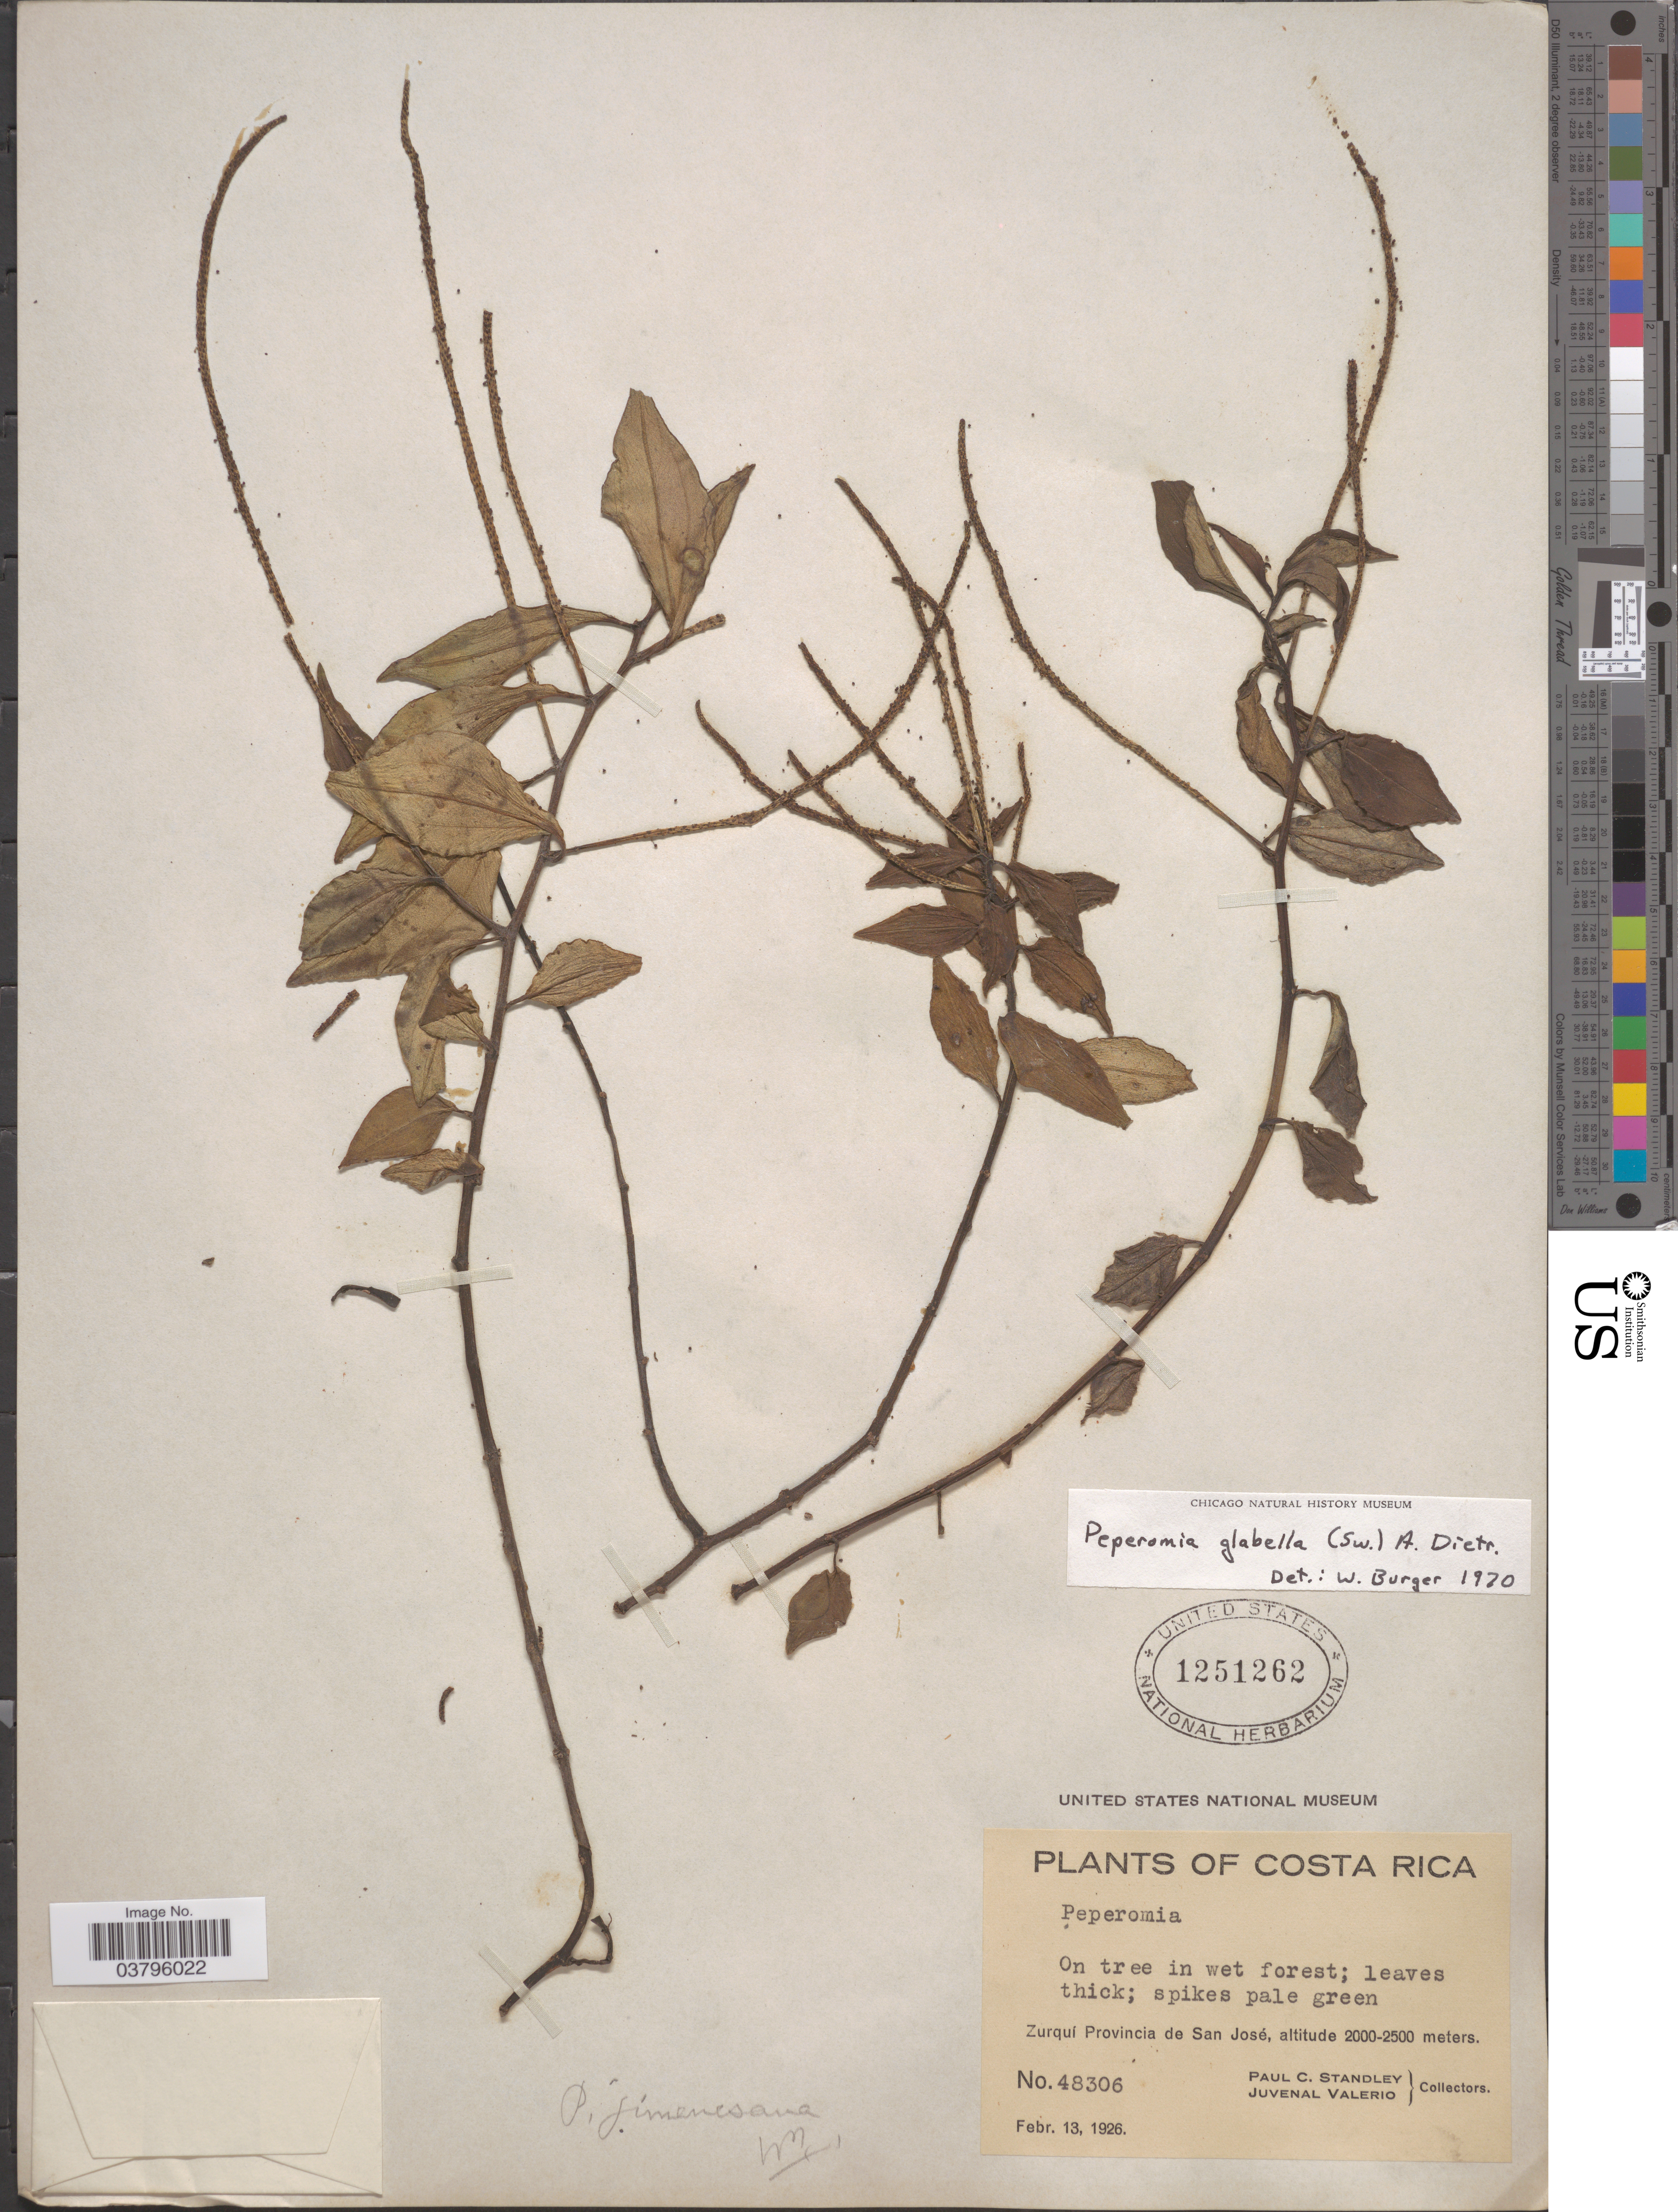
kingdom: Plantae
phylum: Tracheophyta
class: Magnoliopsida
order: Piperales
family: Piperaceae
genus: Peperomia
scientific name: Peperomia san-felipensis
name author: C. DC.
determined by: Jiménez, José Estaban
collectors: P. C. Standley & J. Valerio R.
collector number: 48306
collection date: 1926-02-13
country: Costa Rica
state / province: San José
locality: Zurquí.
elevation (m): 2000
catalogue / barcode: US 1251262